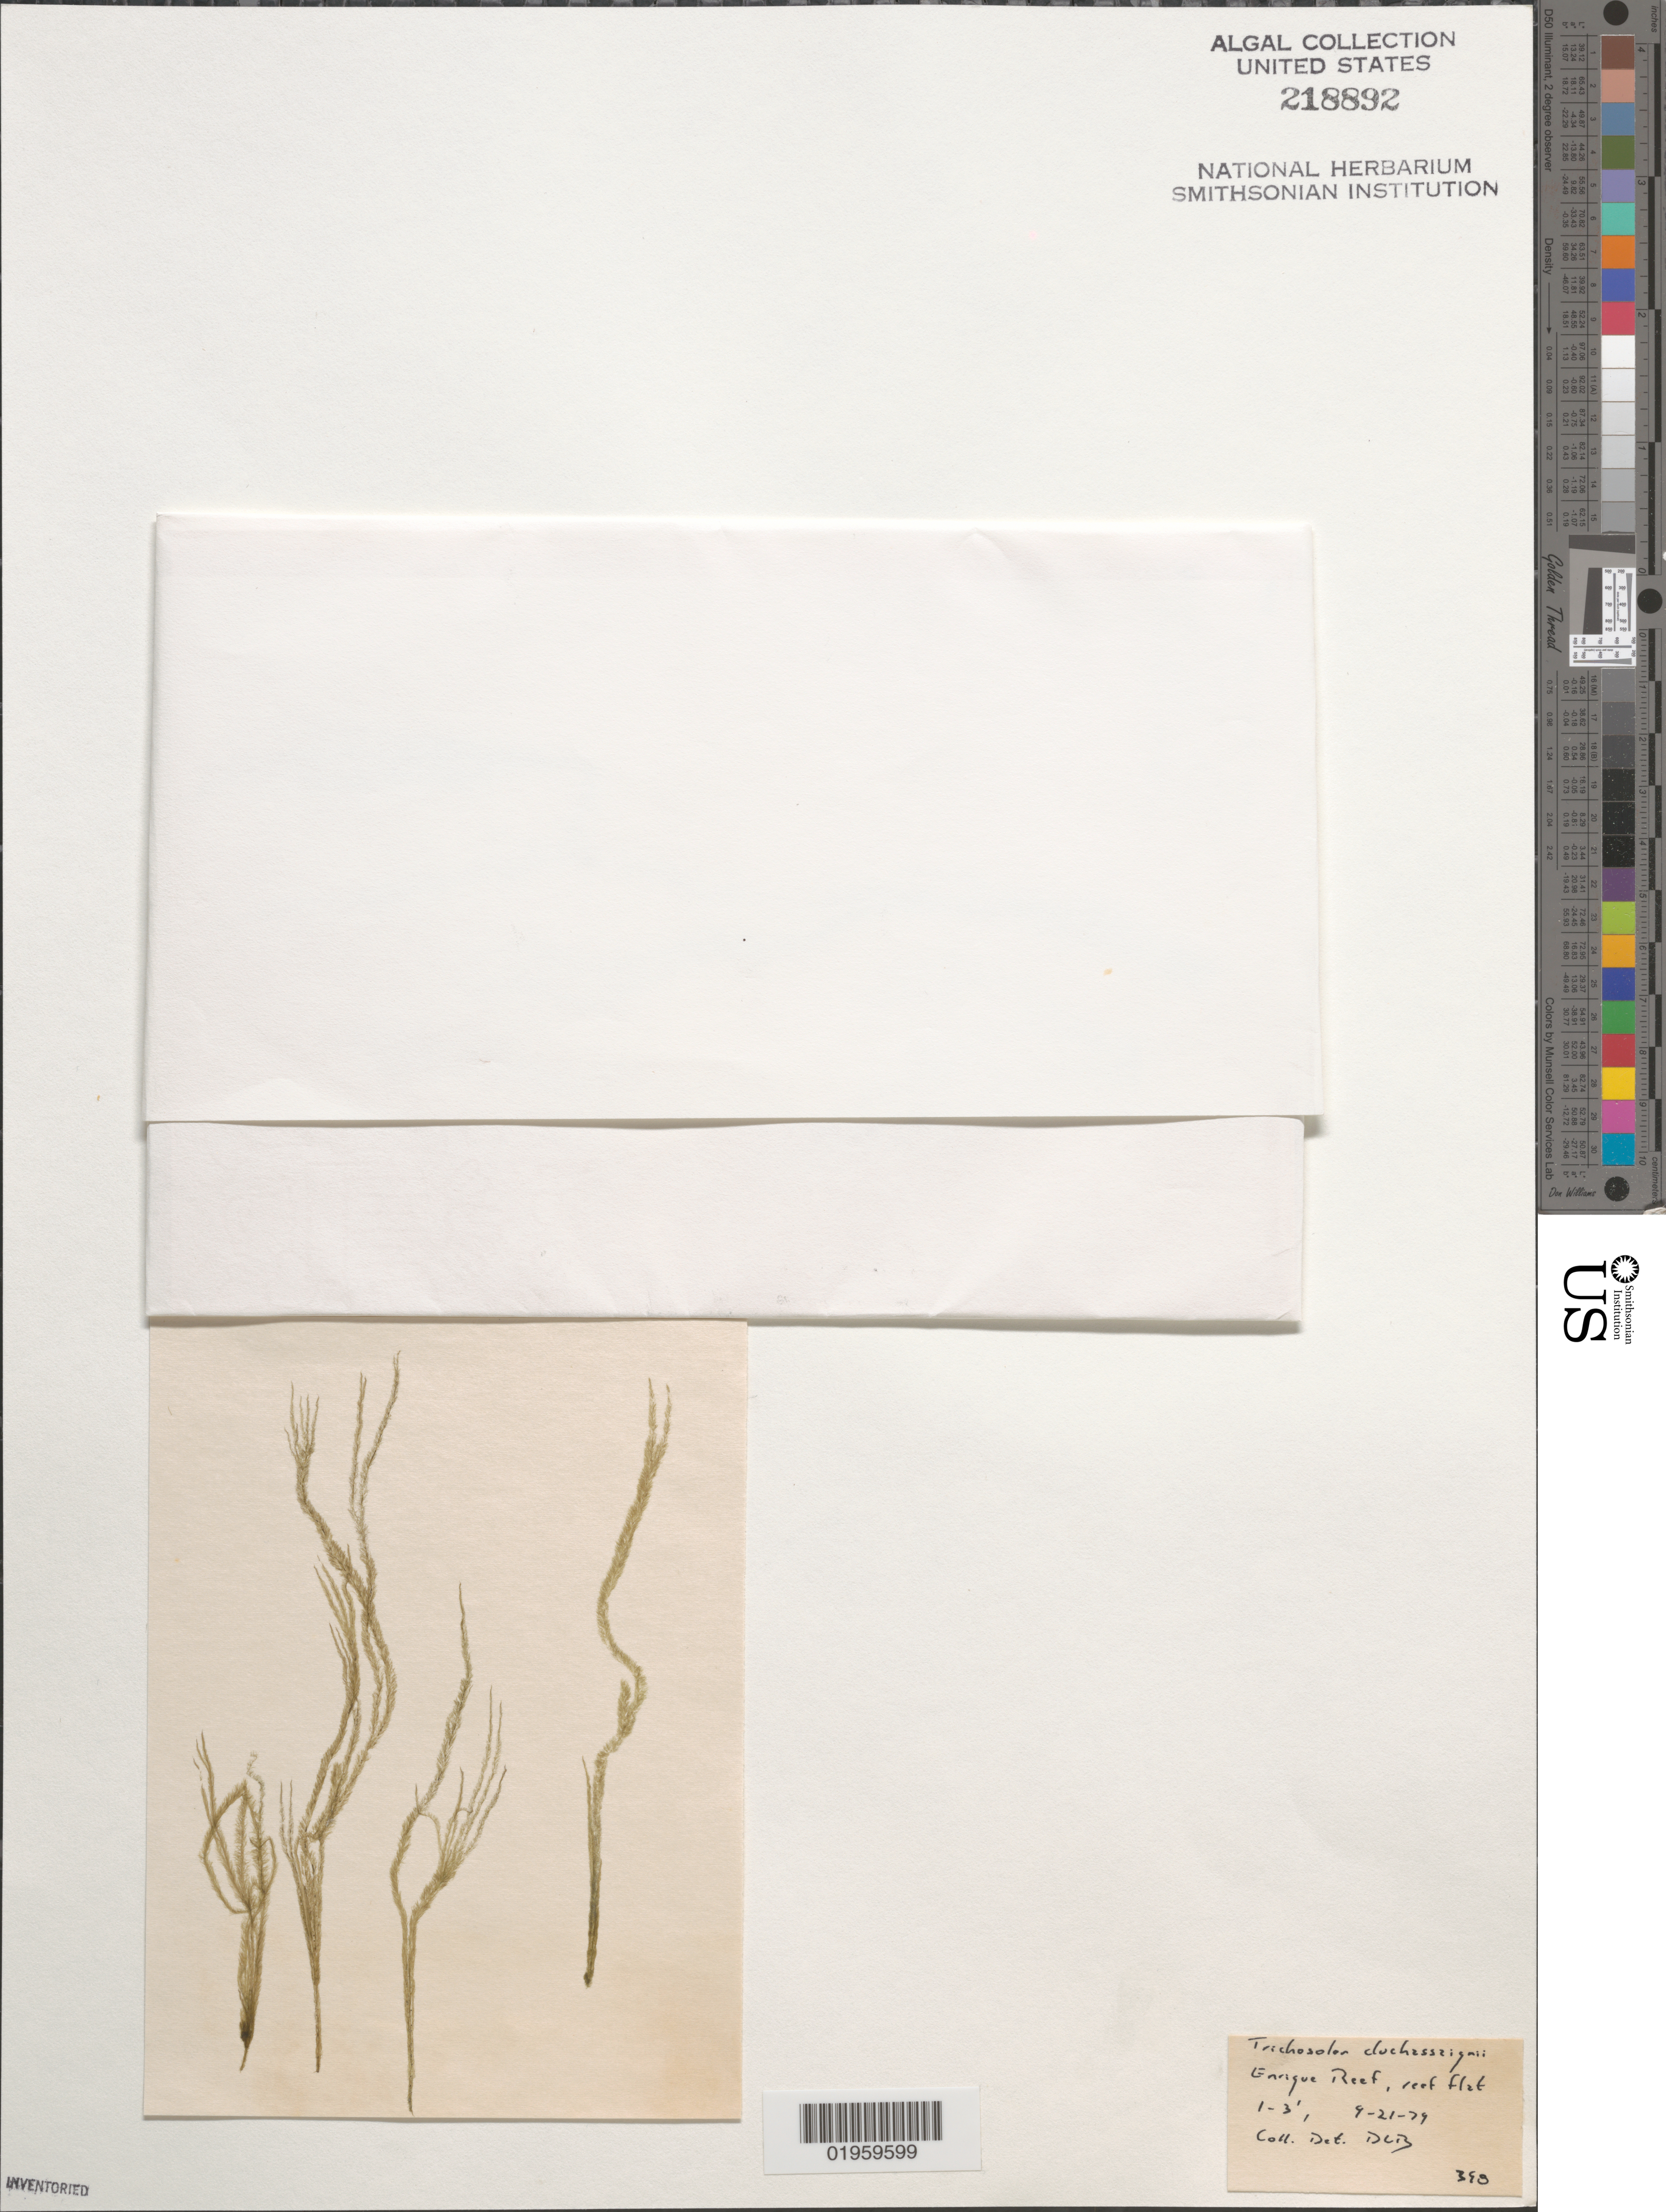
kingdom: Plantae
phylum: Chlorophyta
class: Ulvophyceae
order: Bryopsidales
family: Bryopsidaceae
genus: Trichosolen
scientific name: Trichosolen duchassaingii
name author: (J. Agardh) W.R. Taylor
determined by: Ballantine, D. L.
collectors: D.L. Ballantine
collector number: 398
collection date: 1979-04-21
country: Puerto Rico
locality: Enrique Reef, reef flat.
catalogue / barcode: US 218892